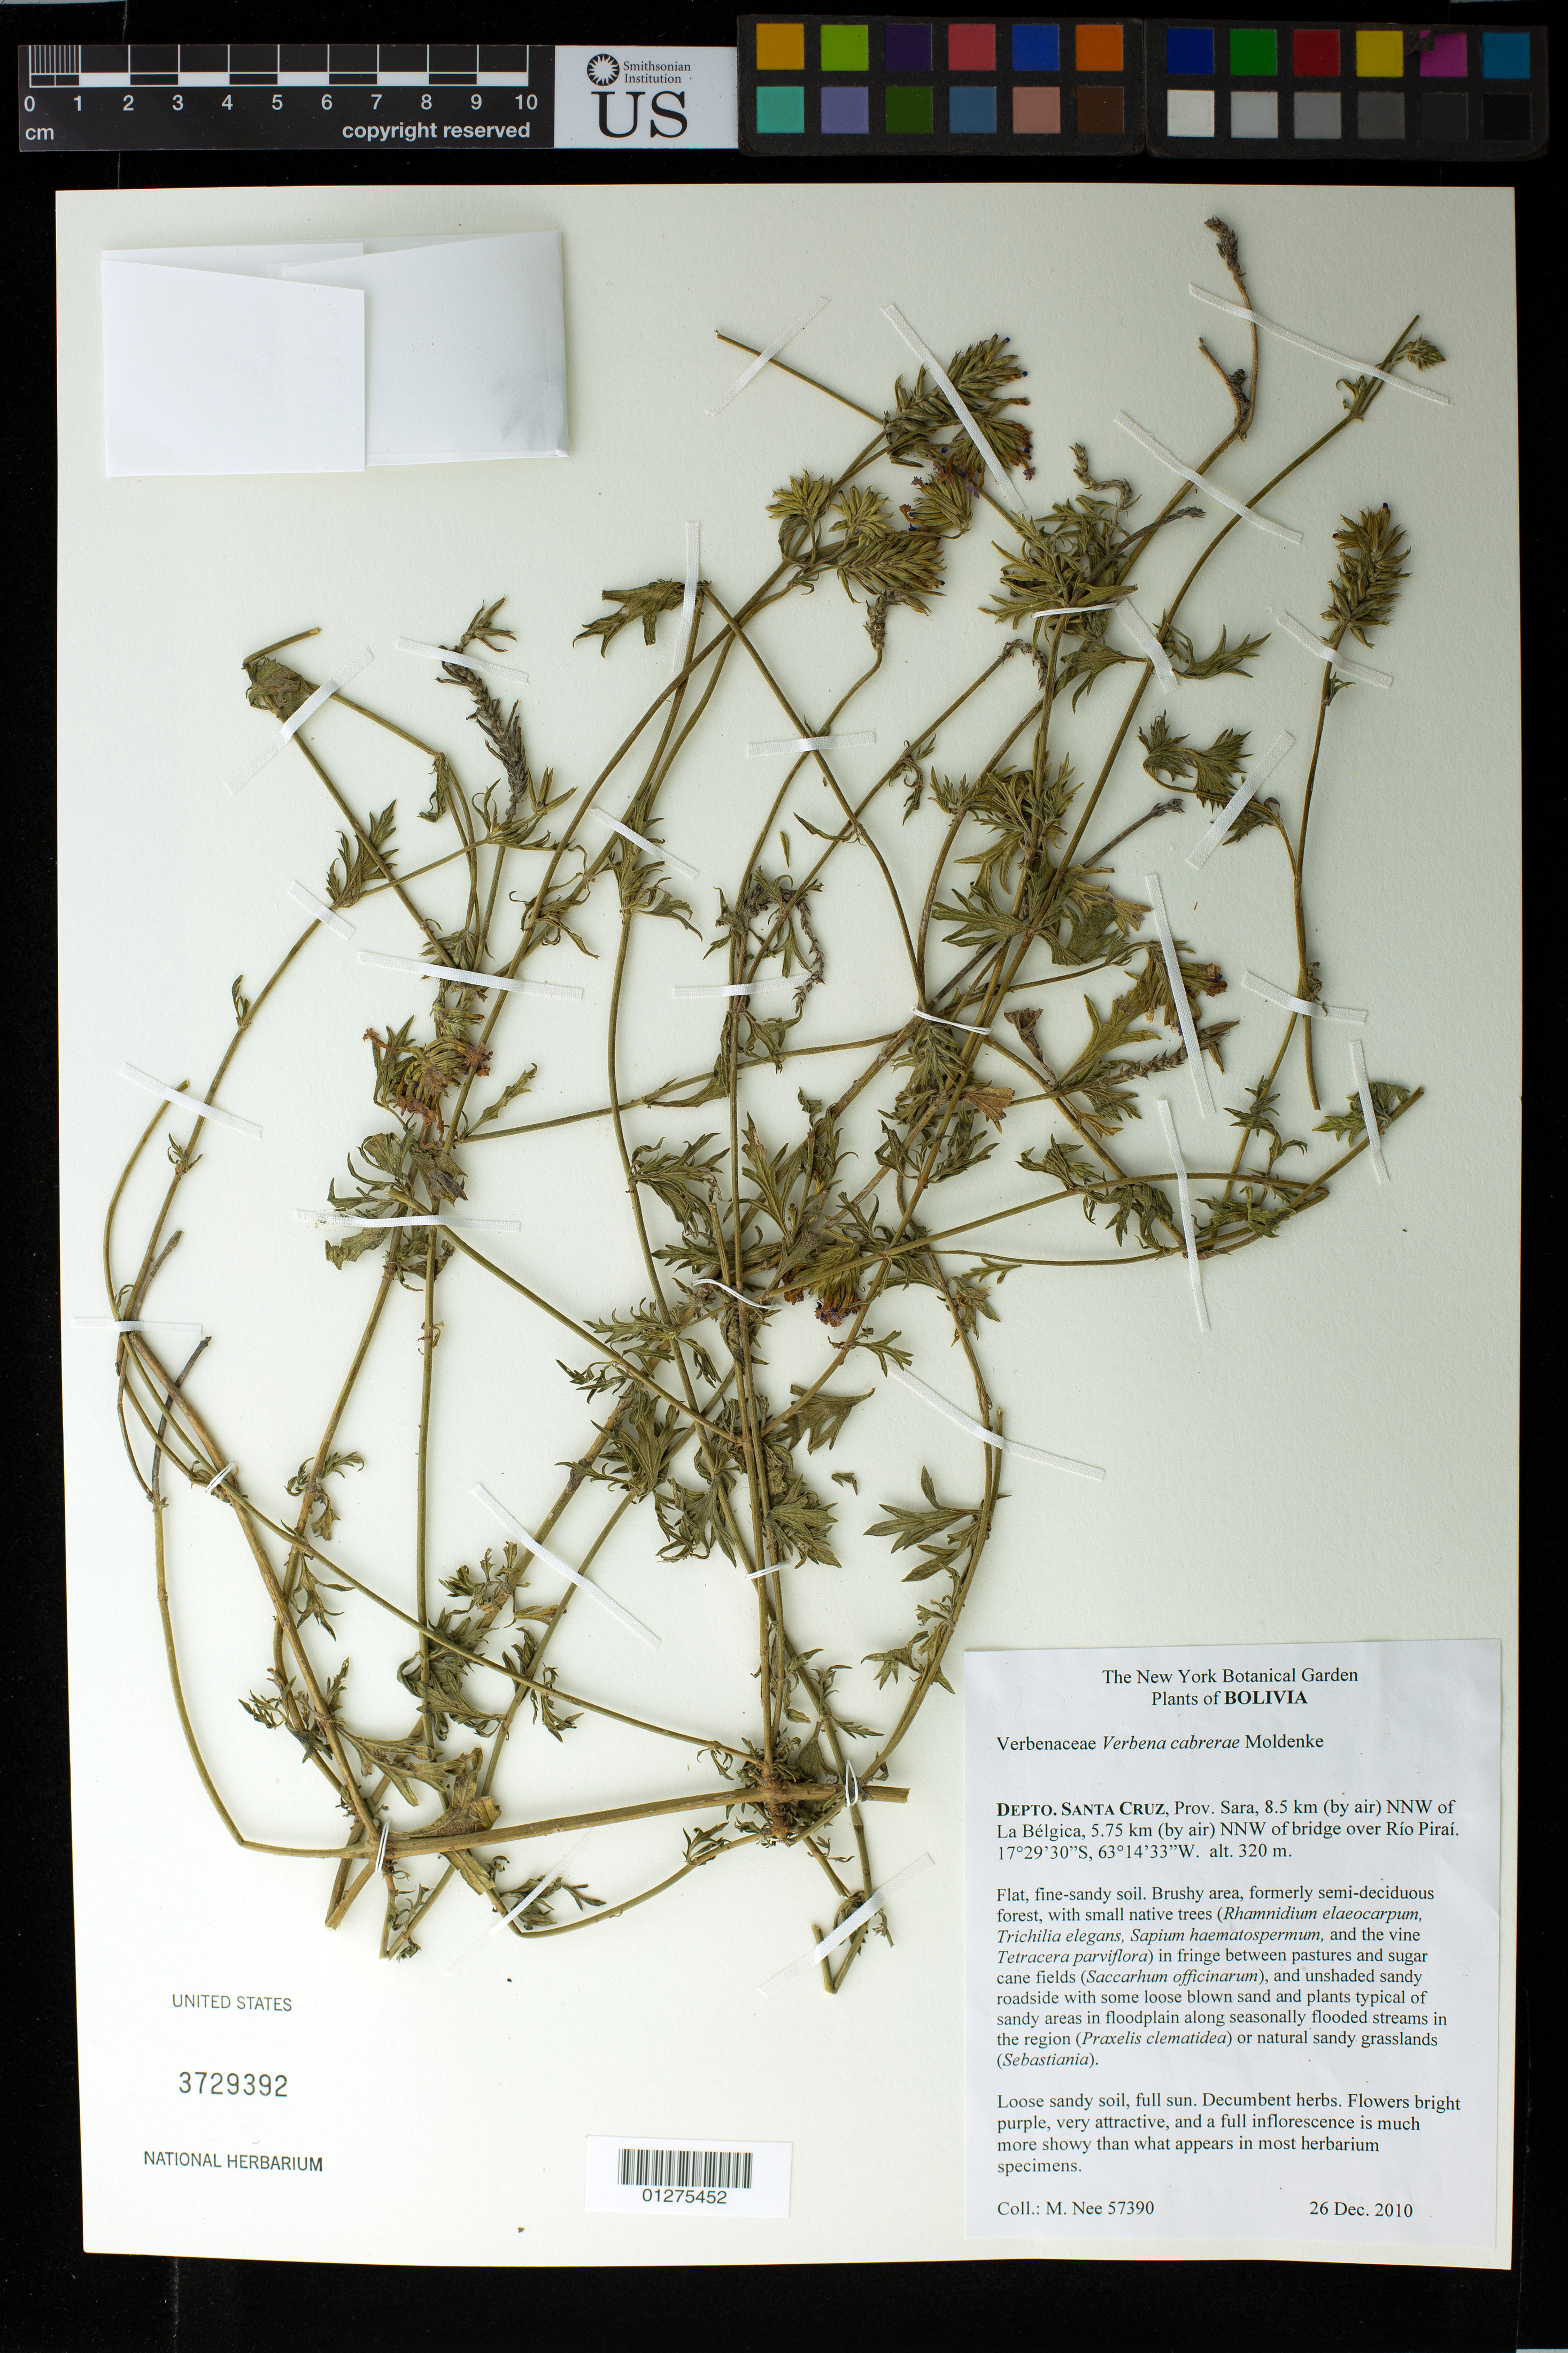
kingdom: Plantae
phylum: Tracheophyta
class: Magnoliopsida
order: Lamiales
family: Verbenaceae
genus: Verbena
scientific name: Verbena cabrerae Moldenke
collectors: M. Nee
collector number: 57390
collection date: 2010-12-26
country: Bolivia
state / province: Santa Cruz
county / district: Sara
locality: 8.5 km NNW of La Belgica, 5.75 km NNW of bridge over Rio Pirai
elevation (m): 320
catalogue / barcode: US 3729392